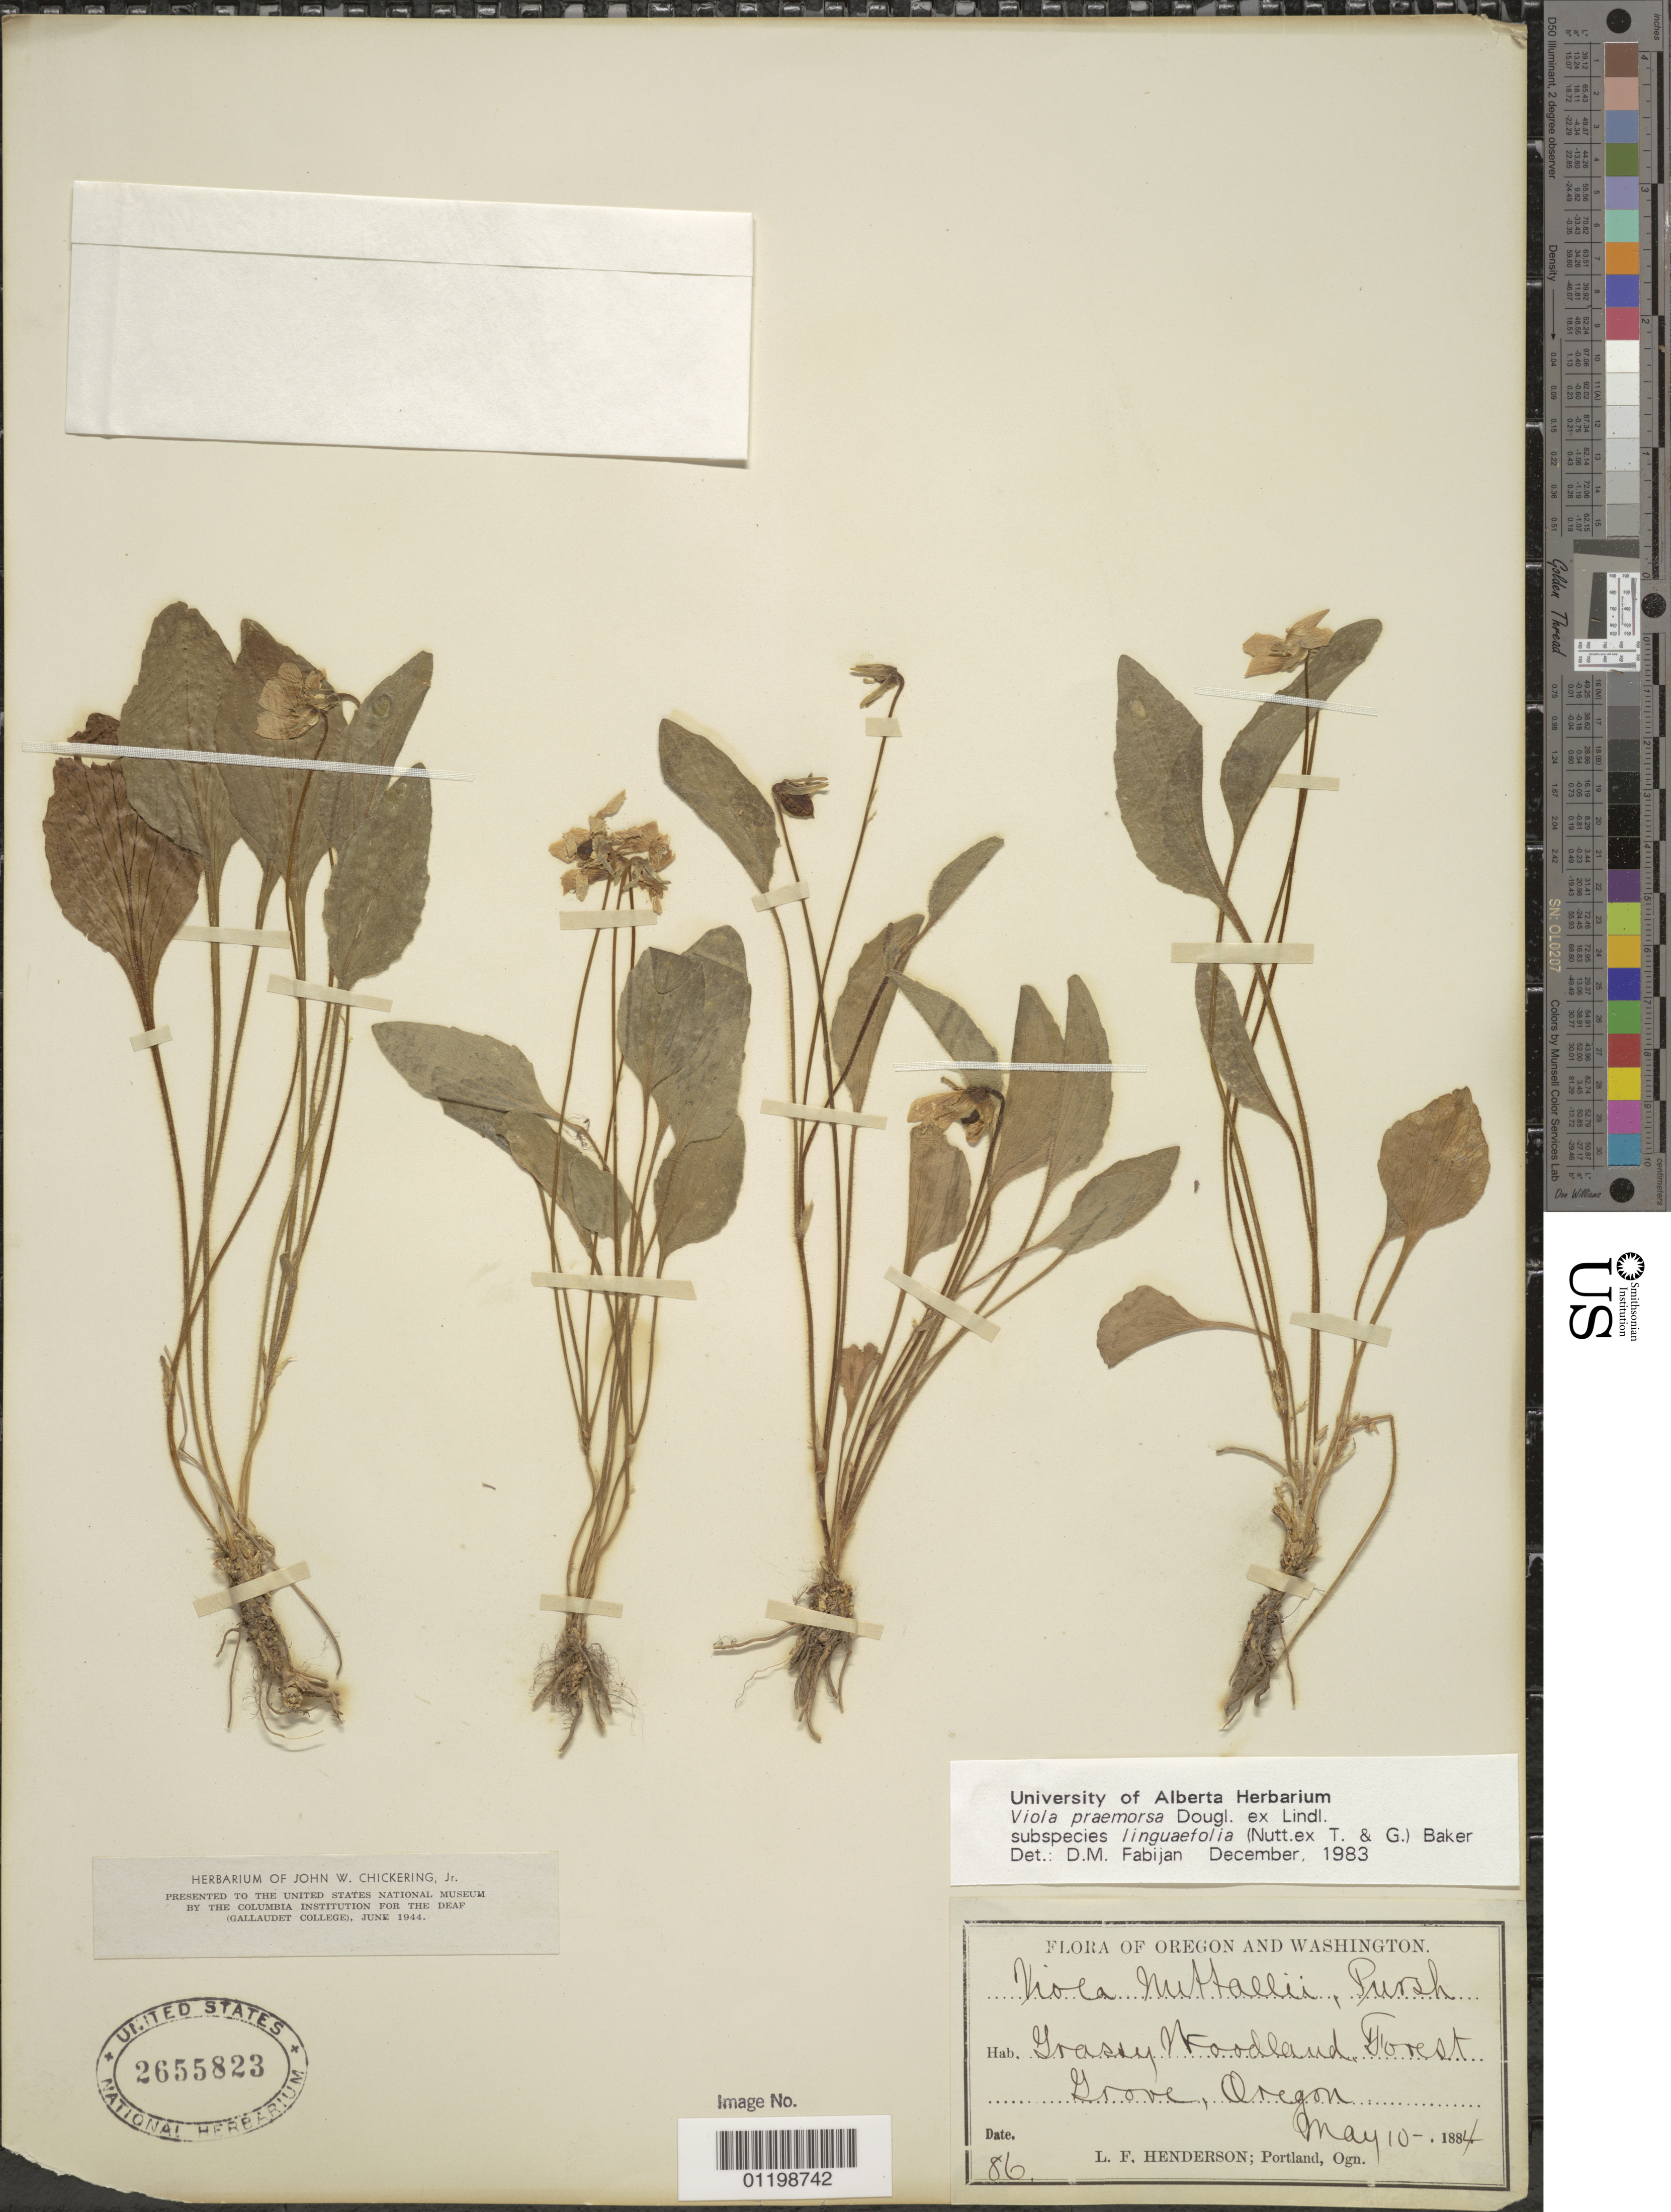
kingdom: Plantae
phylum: Tracheophyta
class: Magnoliopsida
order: Malpighiales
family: Violaceae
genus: Viola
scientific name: Viola praemorsa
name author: Douglas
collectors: L. F. Henderson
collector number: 86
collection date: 1884-05-10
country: United States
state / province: Oregon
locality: grassy woodland, Forest Grove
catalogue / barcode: US 2655823